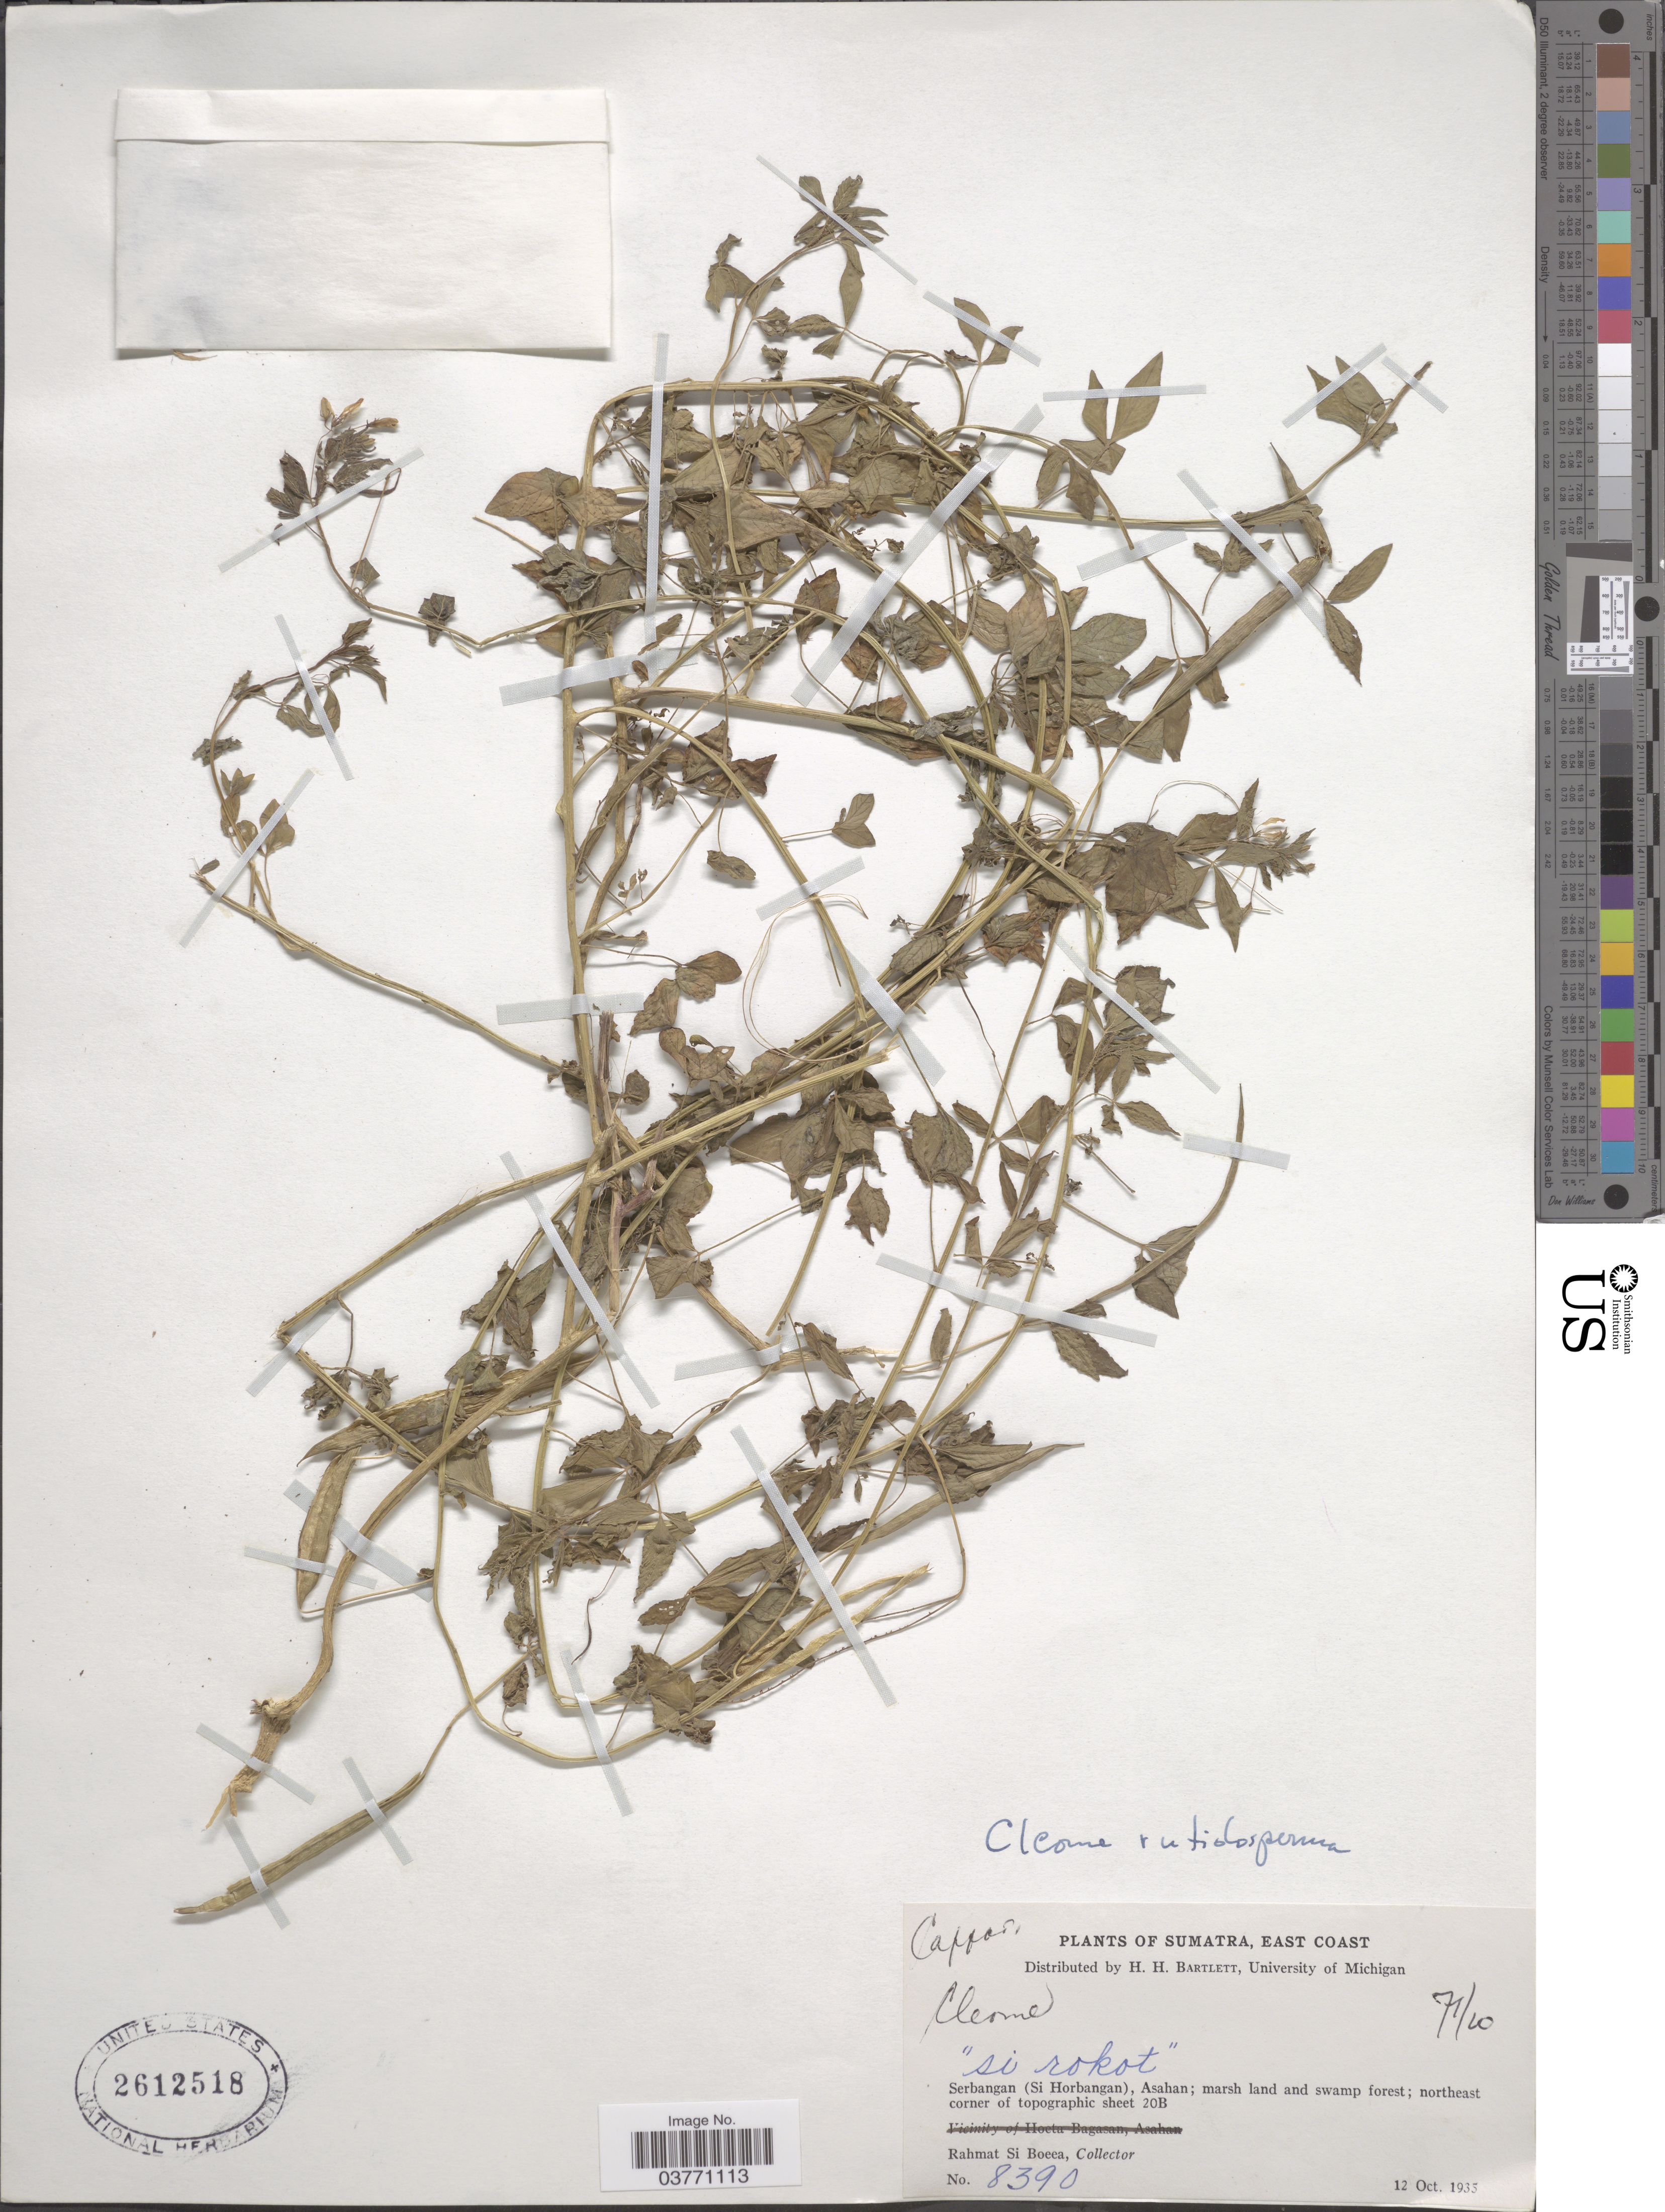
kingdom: Plantae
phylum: Tracheophyta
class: Magnoliopsida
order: Brassicales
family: Cleomaceae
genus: Sieruela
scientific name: Sieruela rutidosperma var. rutidosperma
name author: (DC.) Roalson & J.C. Hall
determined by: Wagner, W. L., (BOT), Smithsonian Institution - National Museum of Natural History (UNITED STATES)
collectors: Rahmat Si Boeea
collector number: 8390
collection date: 1935-10-12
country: Indonesia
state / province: Sumatra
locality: East Coast. Serbangan (Si Horbangan), Asahan; northeast corner of topographic sheet 20B.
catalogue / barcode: US 2612518